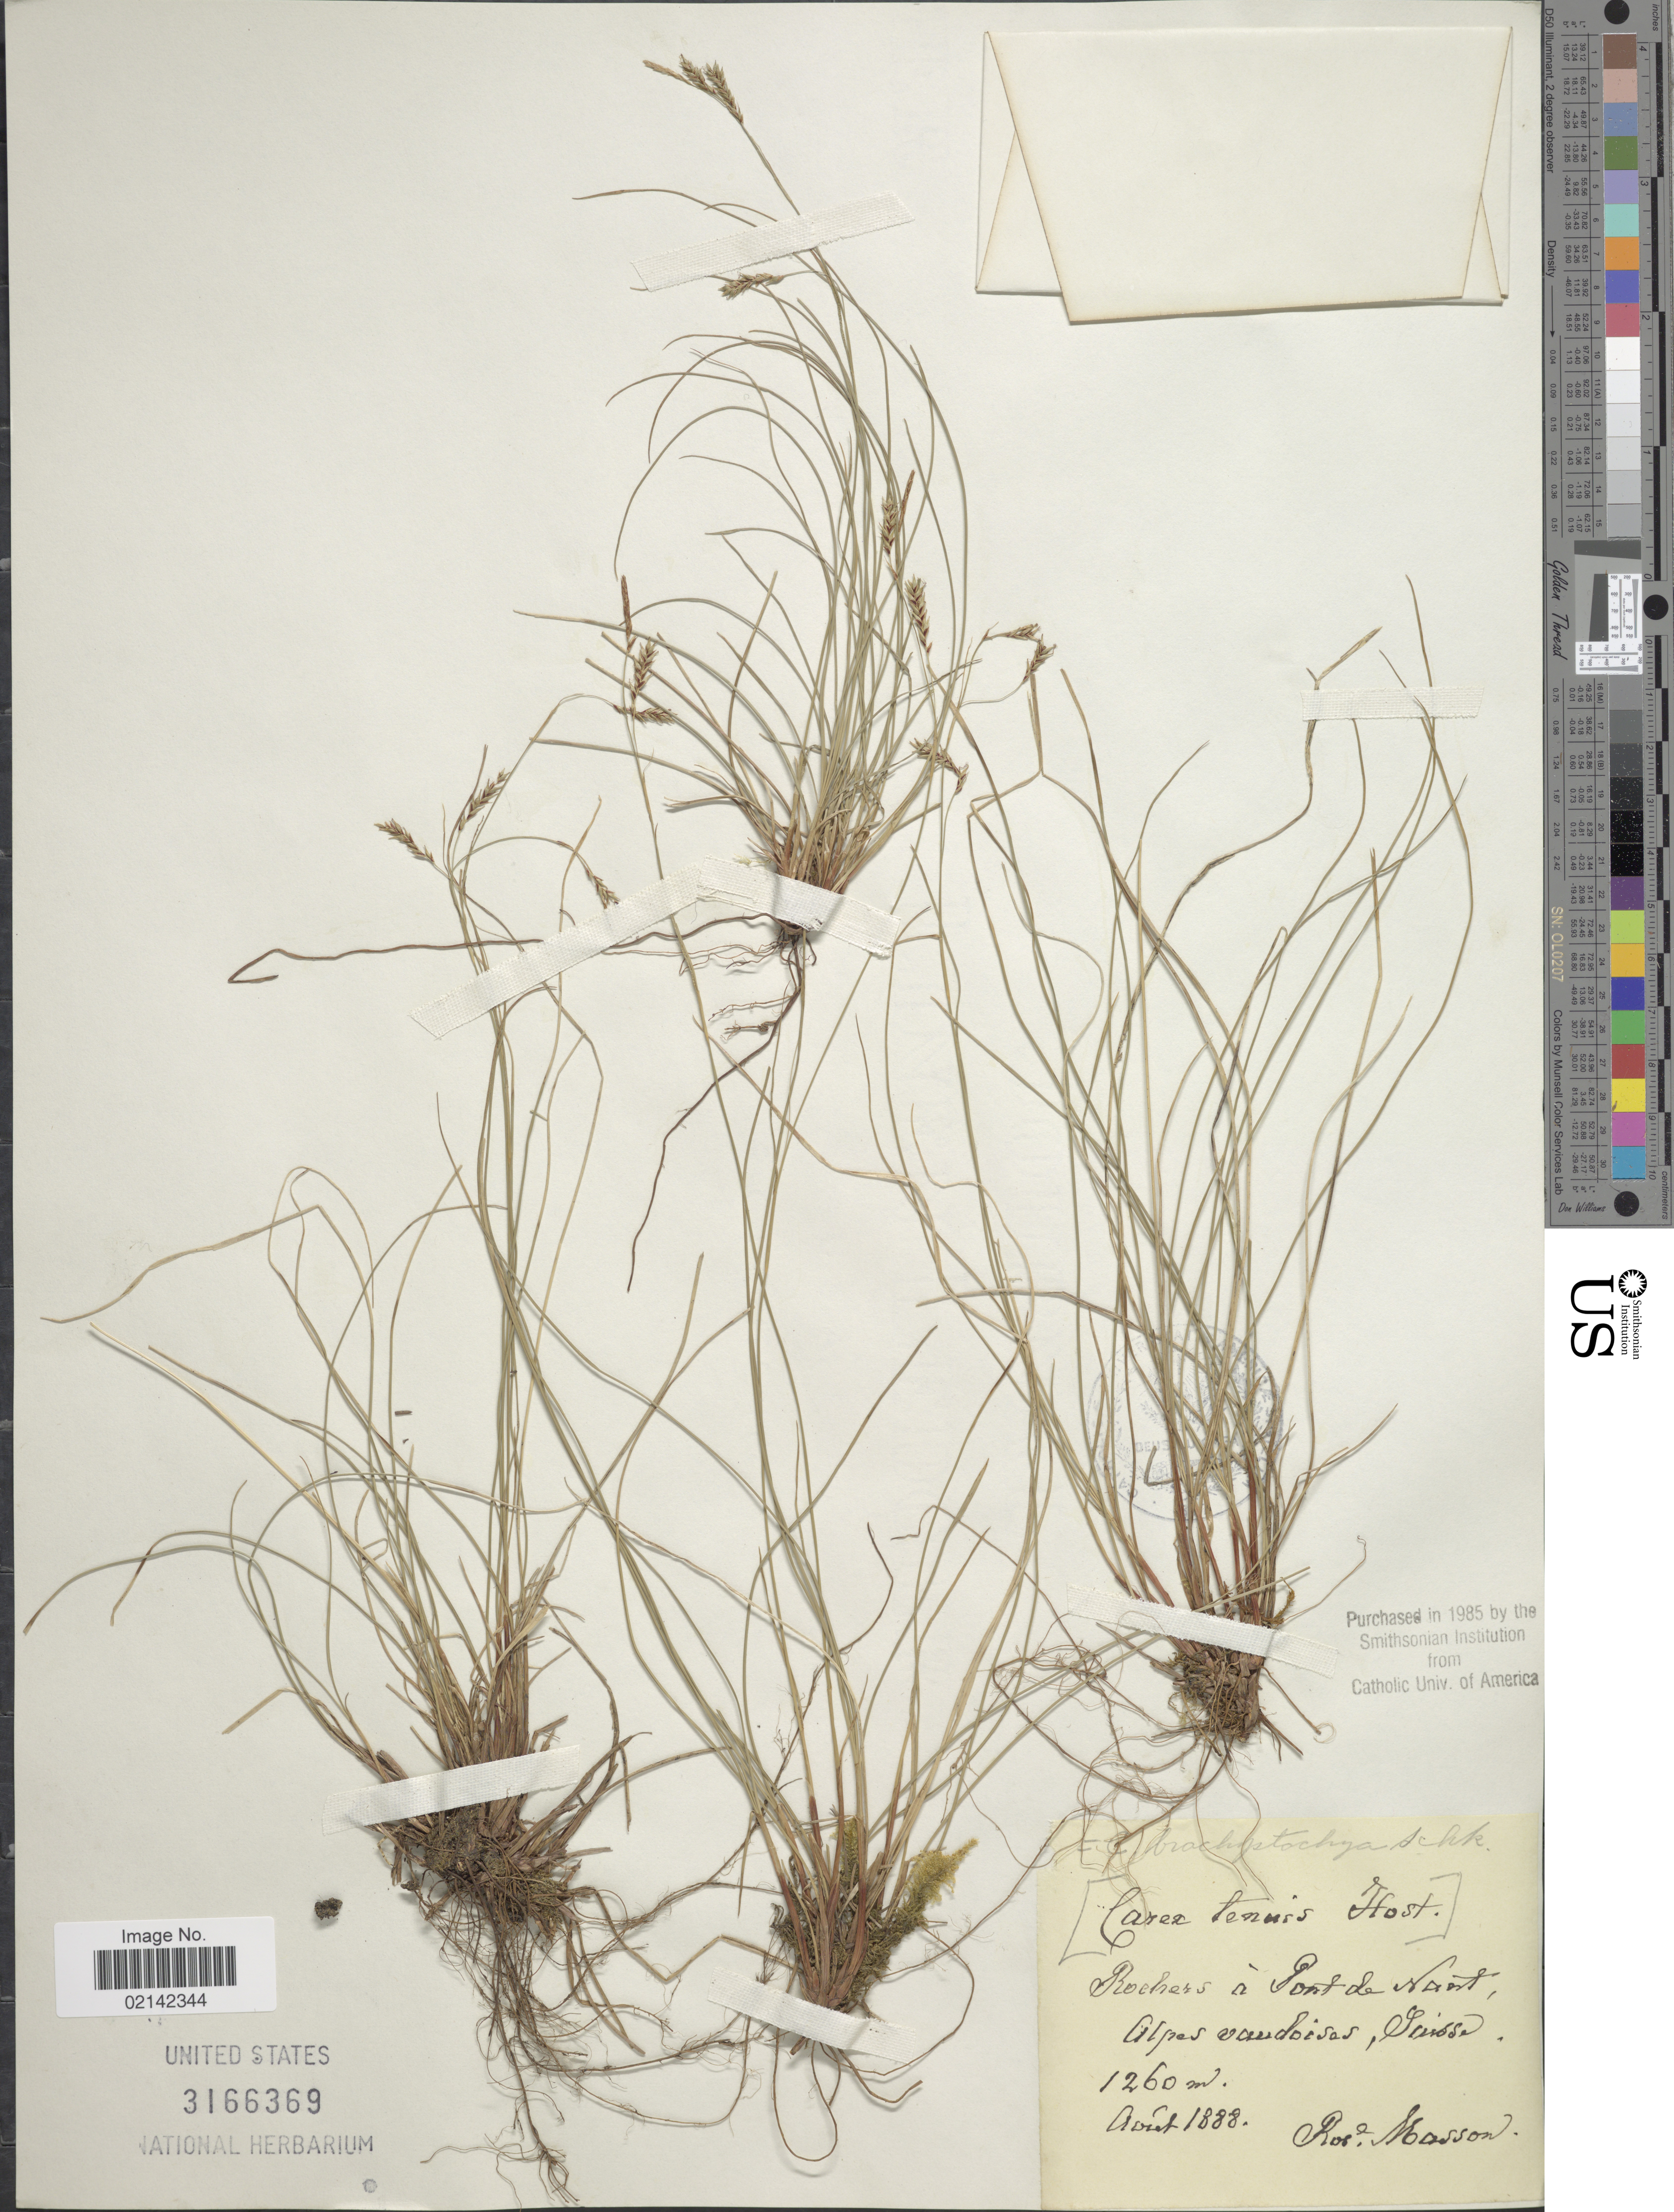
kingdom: Plantae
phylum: Tracheophyta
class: Liliopsida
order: Poales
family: Cyperaceae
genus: Carex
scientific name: Carex brachystachys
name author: Schrank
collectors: R. Masson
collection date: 1888-08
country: Switzerland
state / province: Vaud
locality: Rochers a Pont de Nant, Alpes vaudoises, Suisse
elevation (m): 1260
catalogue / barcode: US 3166369